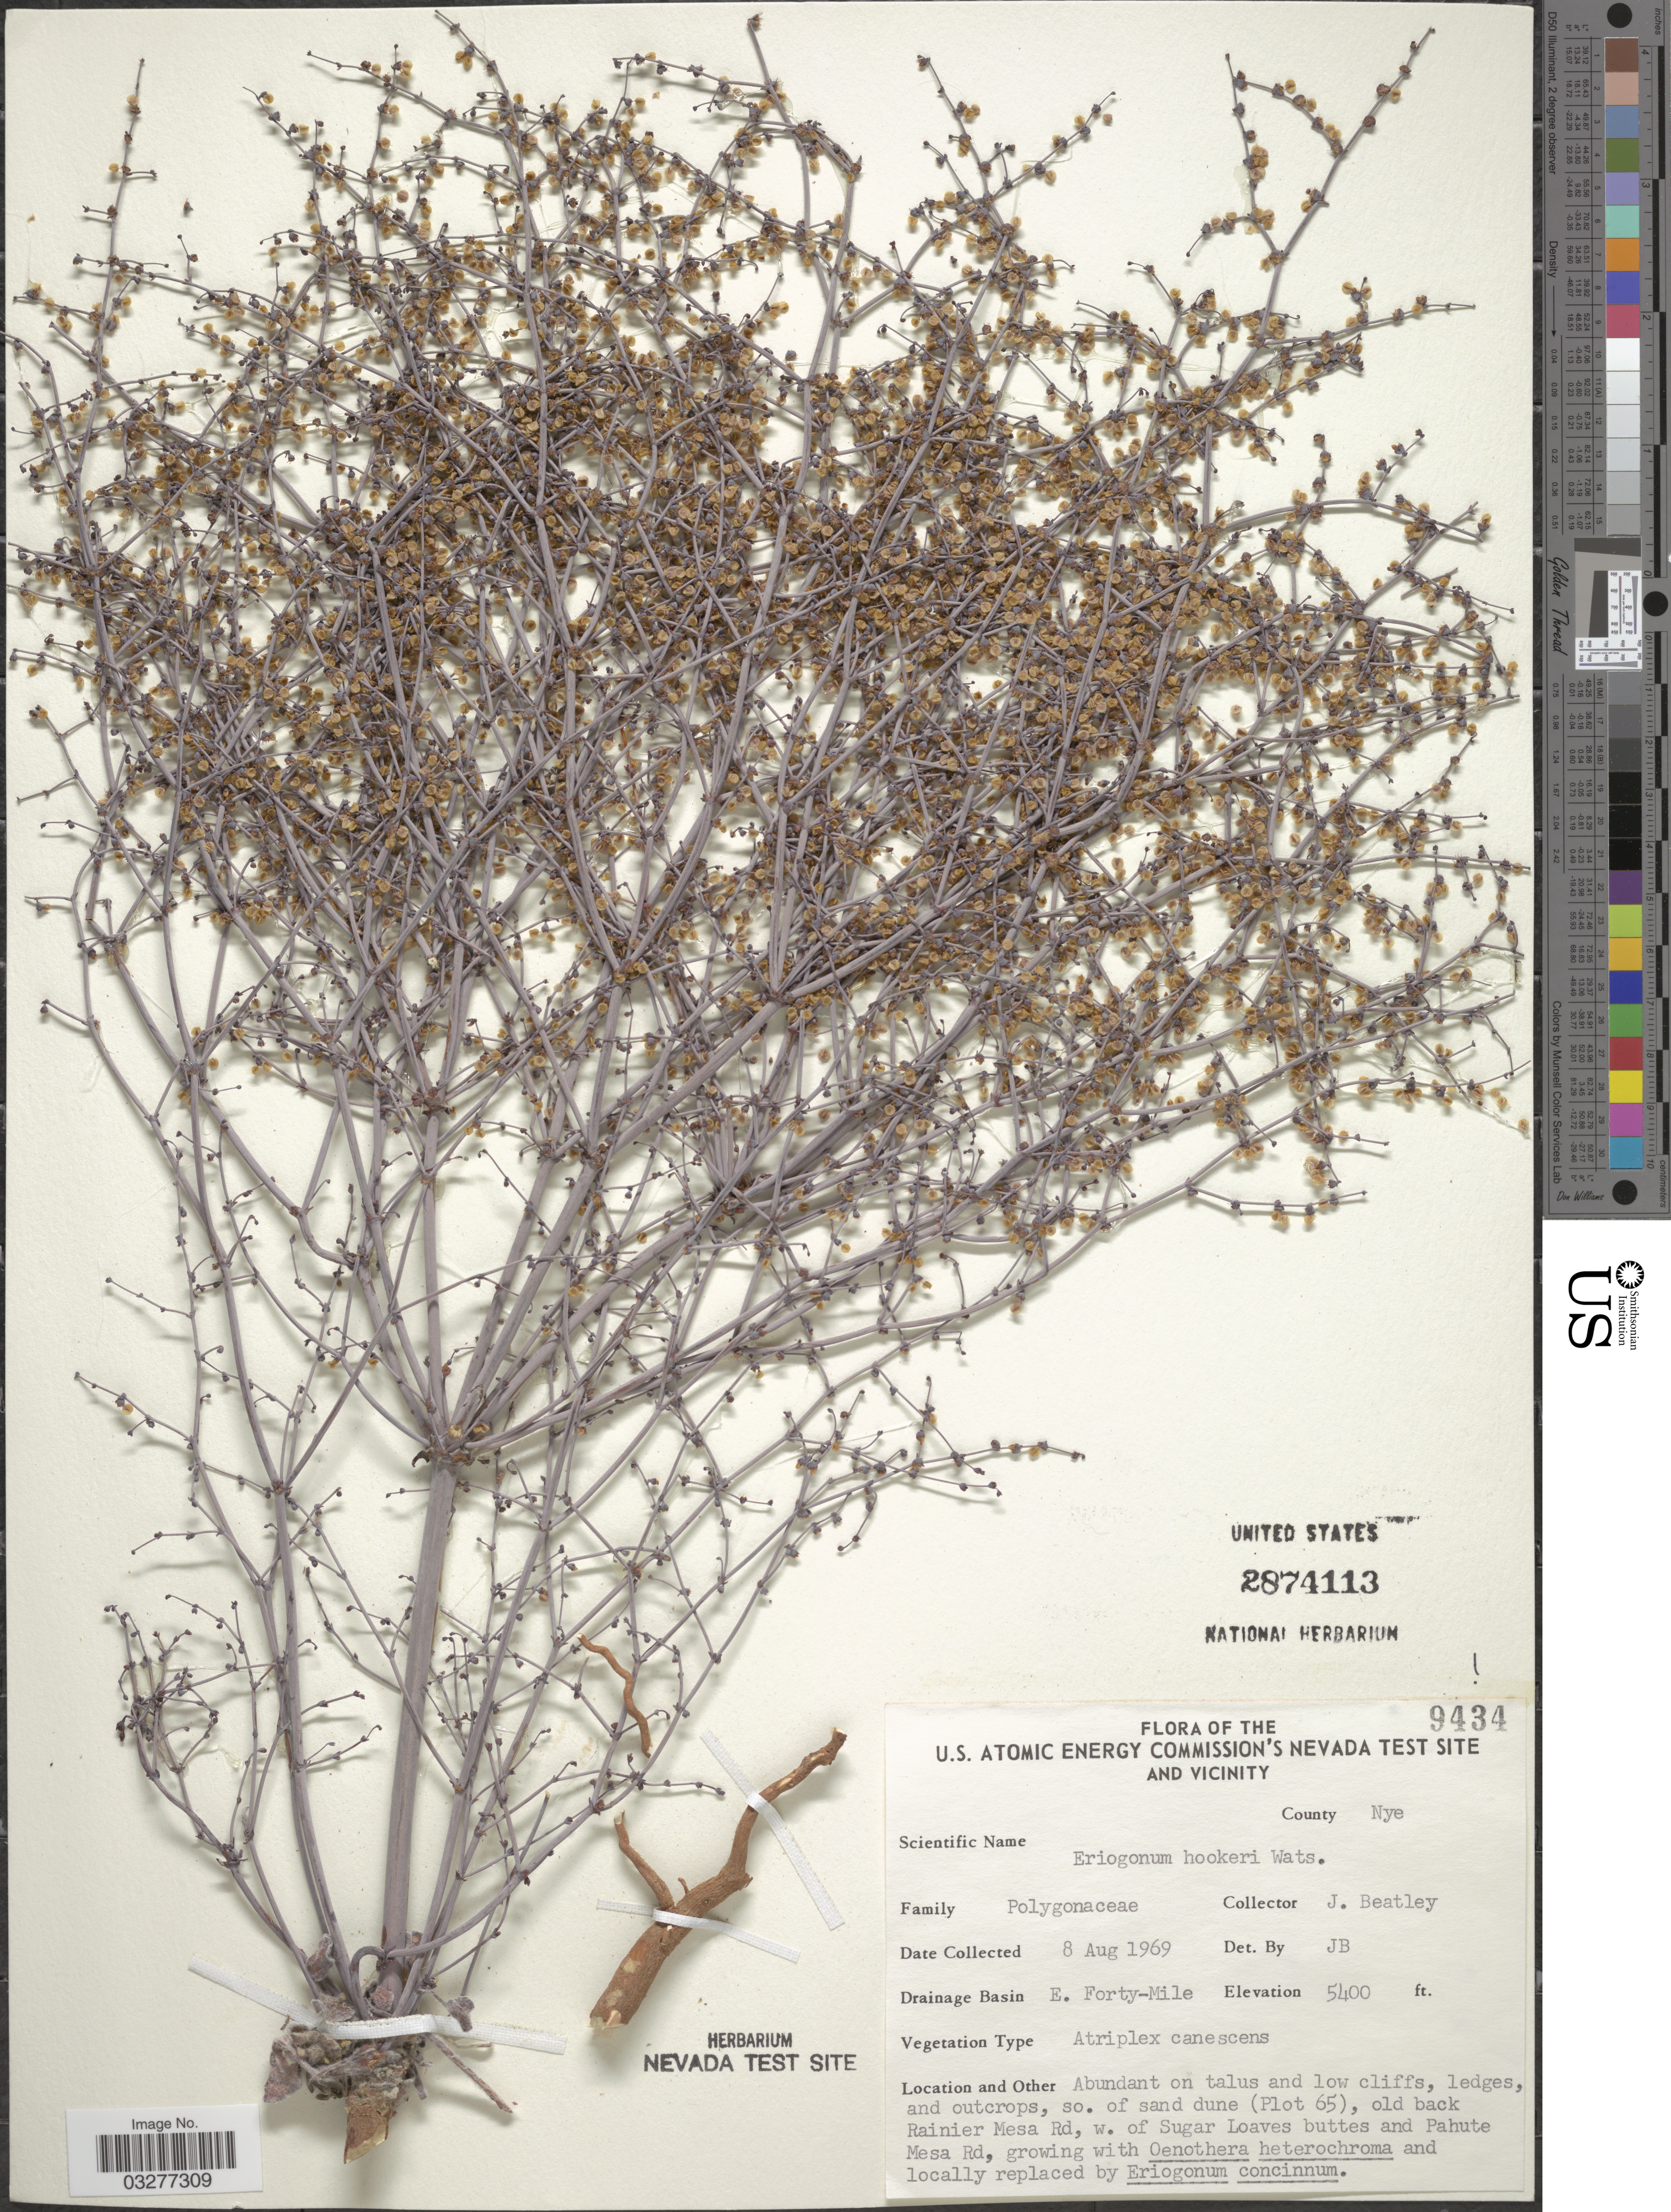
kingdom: Plantae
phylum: Tracheophyta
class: Magnoliopsida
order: Caryophyllales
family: Polygonaceae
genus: Eriogonum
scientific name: Eriogonum hookeri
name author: S. Watson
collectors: J. C. Beatley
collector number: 9434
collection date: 1969-08-08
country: United States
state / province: Nevada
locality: U. S. Atomic Energy Commission's Nevada Test Site and Vicinity. County Nye. Drainage Basin E. Forty-Mile. So. of sand dune (Plot 65), old back Rainier Mesa Rd, w. of Sugar Loaves buttes and Pahute Mesa Rd.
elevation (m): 1646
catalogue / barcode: US 2874113